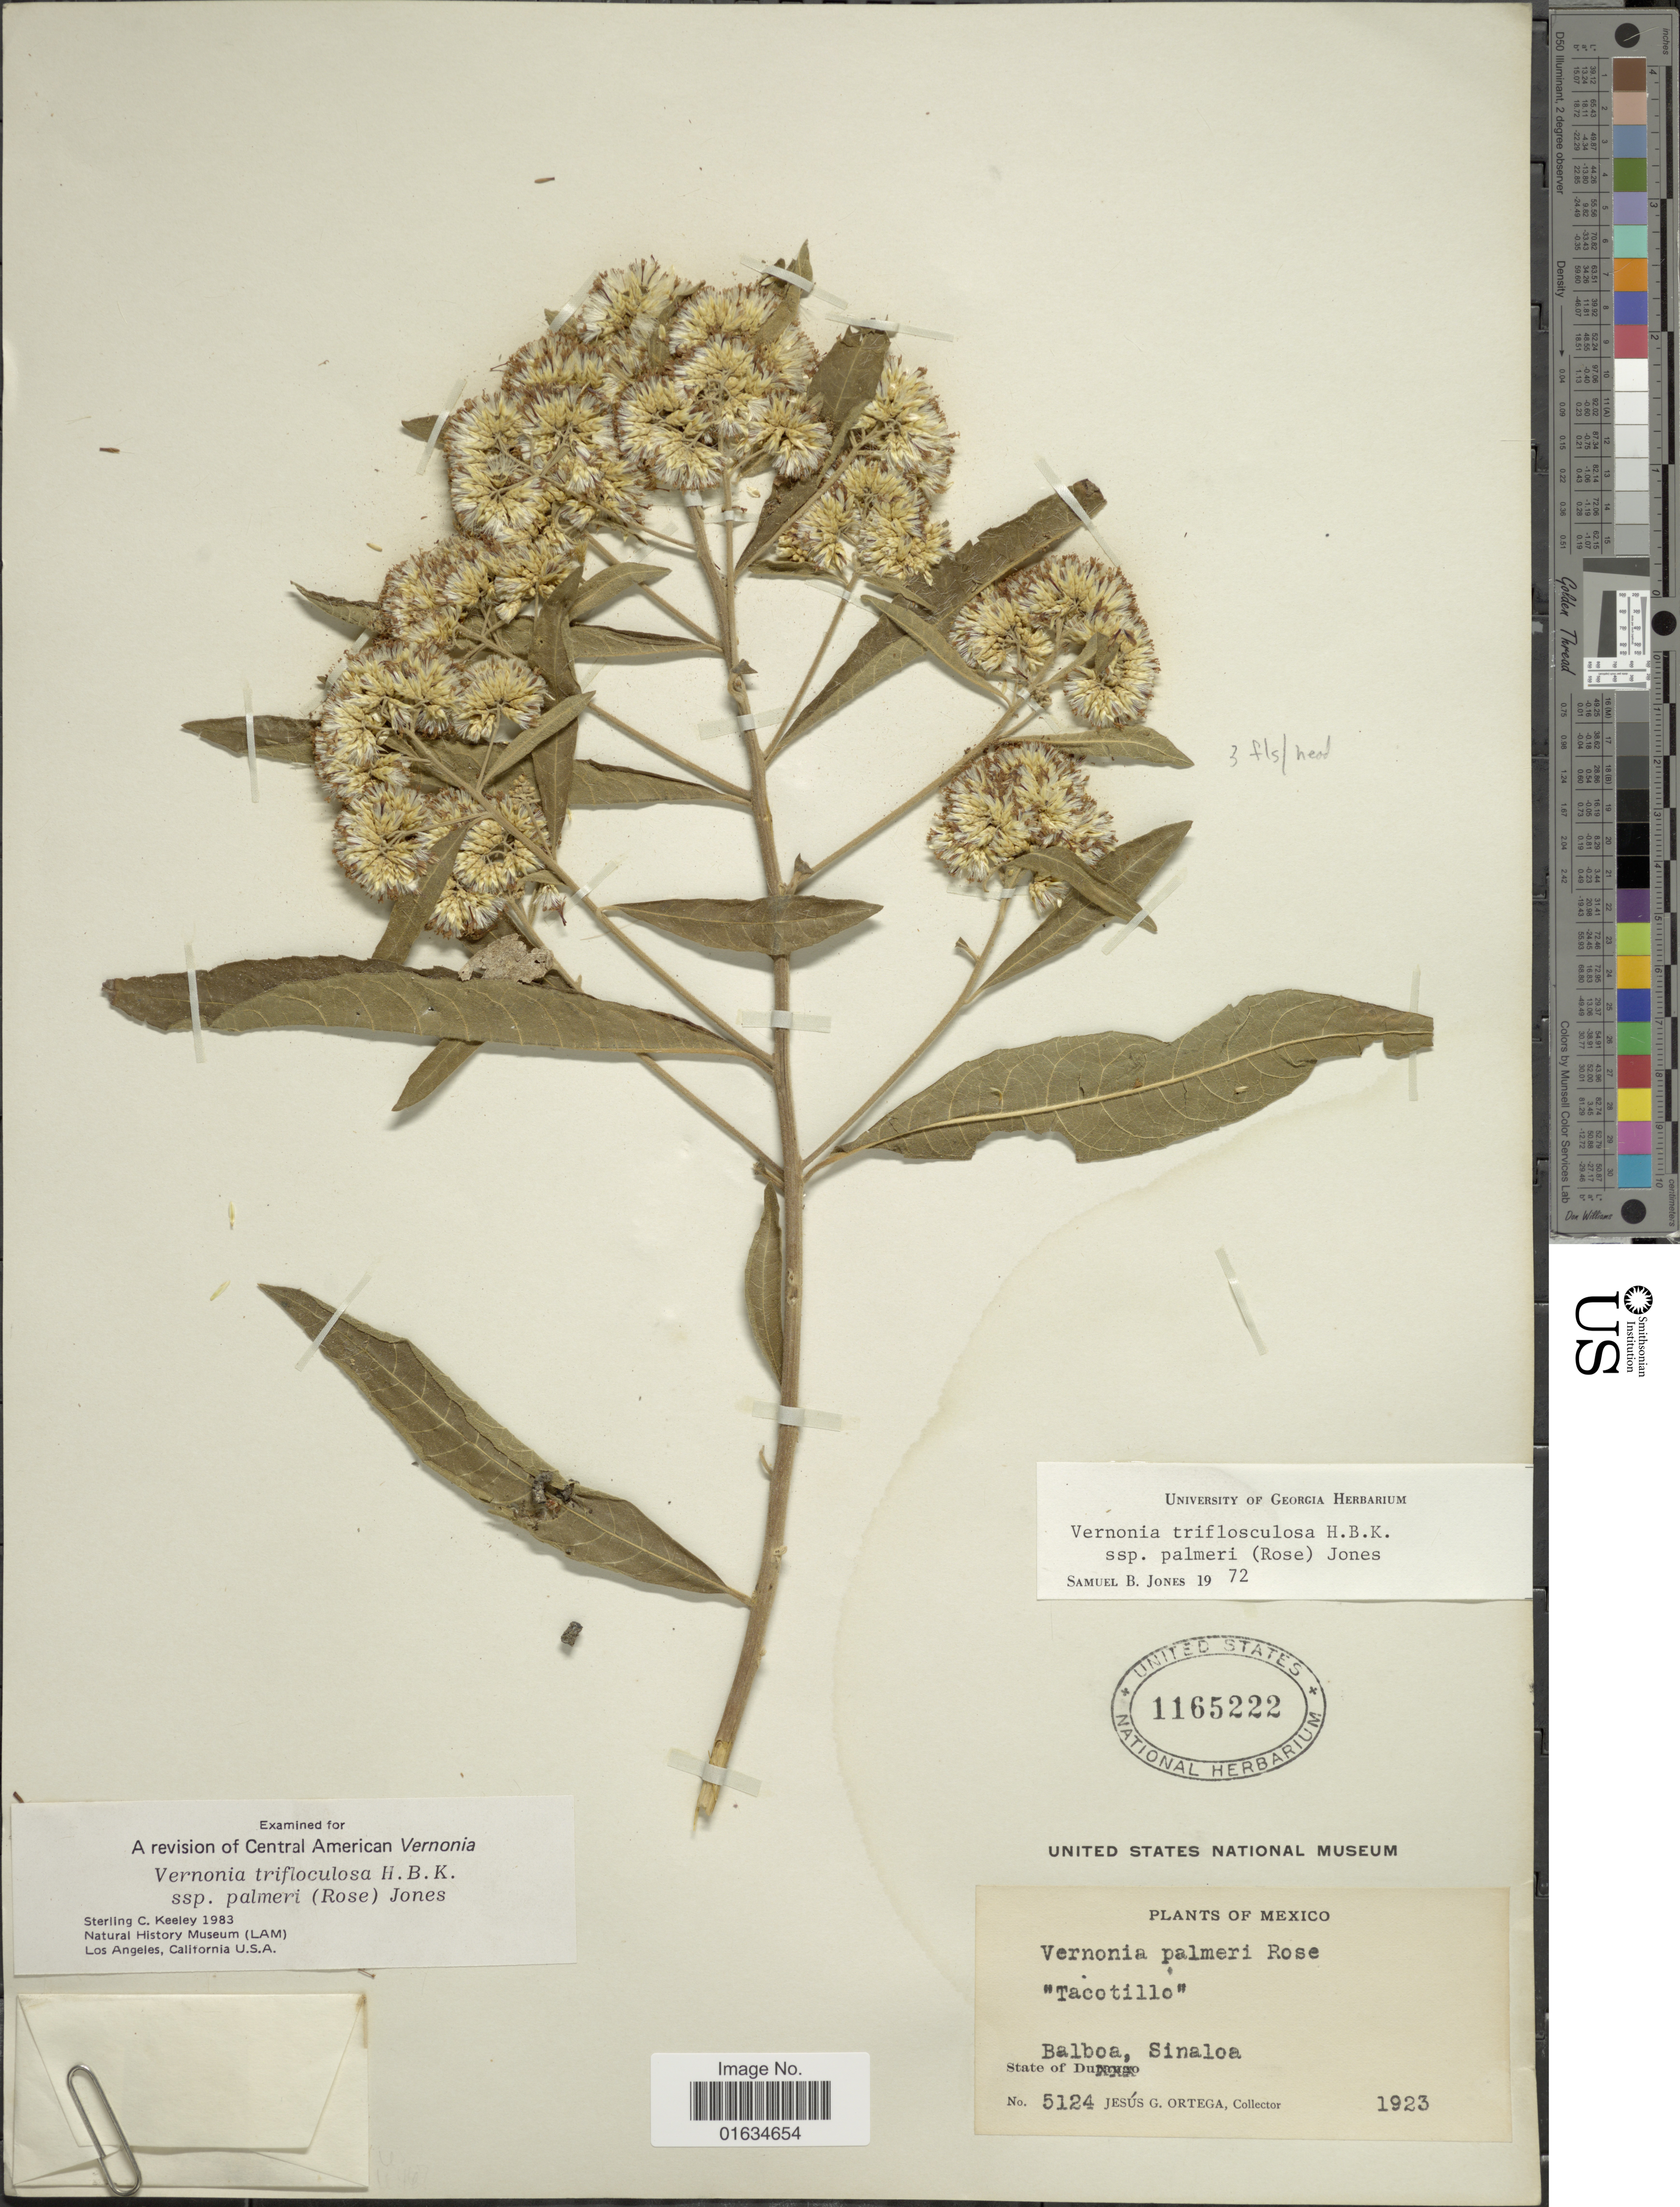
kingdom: Plantae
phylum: Tracheophyta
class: Magnoliopsida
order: Asterales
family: Asteraceae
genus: Eremosis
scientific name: Eremosis triflosculosa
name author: (Kunth) Gleason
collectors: J. Ortega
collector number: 5124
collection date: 1923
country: Mexico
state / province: Sinaloa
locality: Balboa, "Tacotillo".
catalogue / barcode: US 1165222